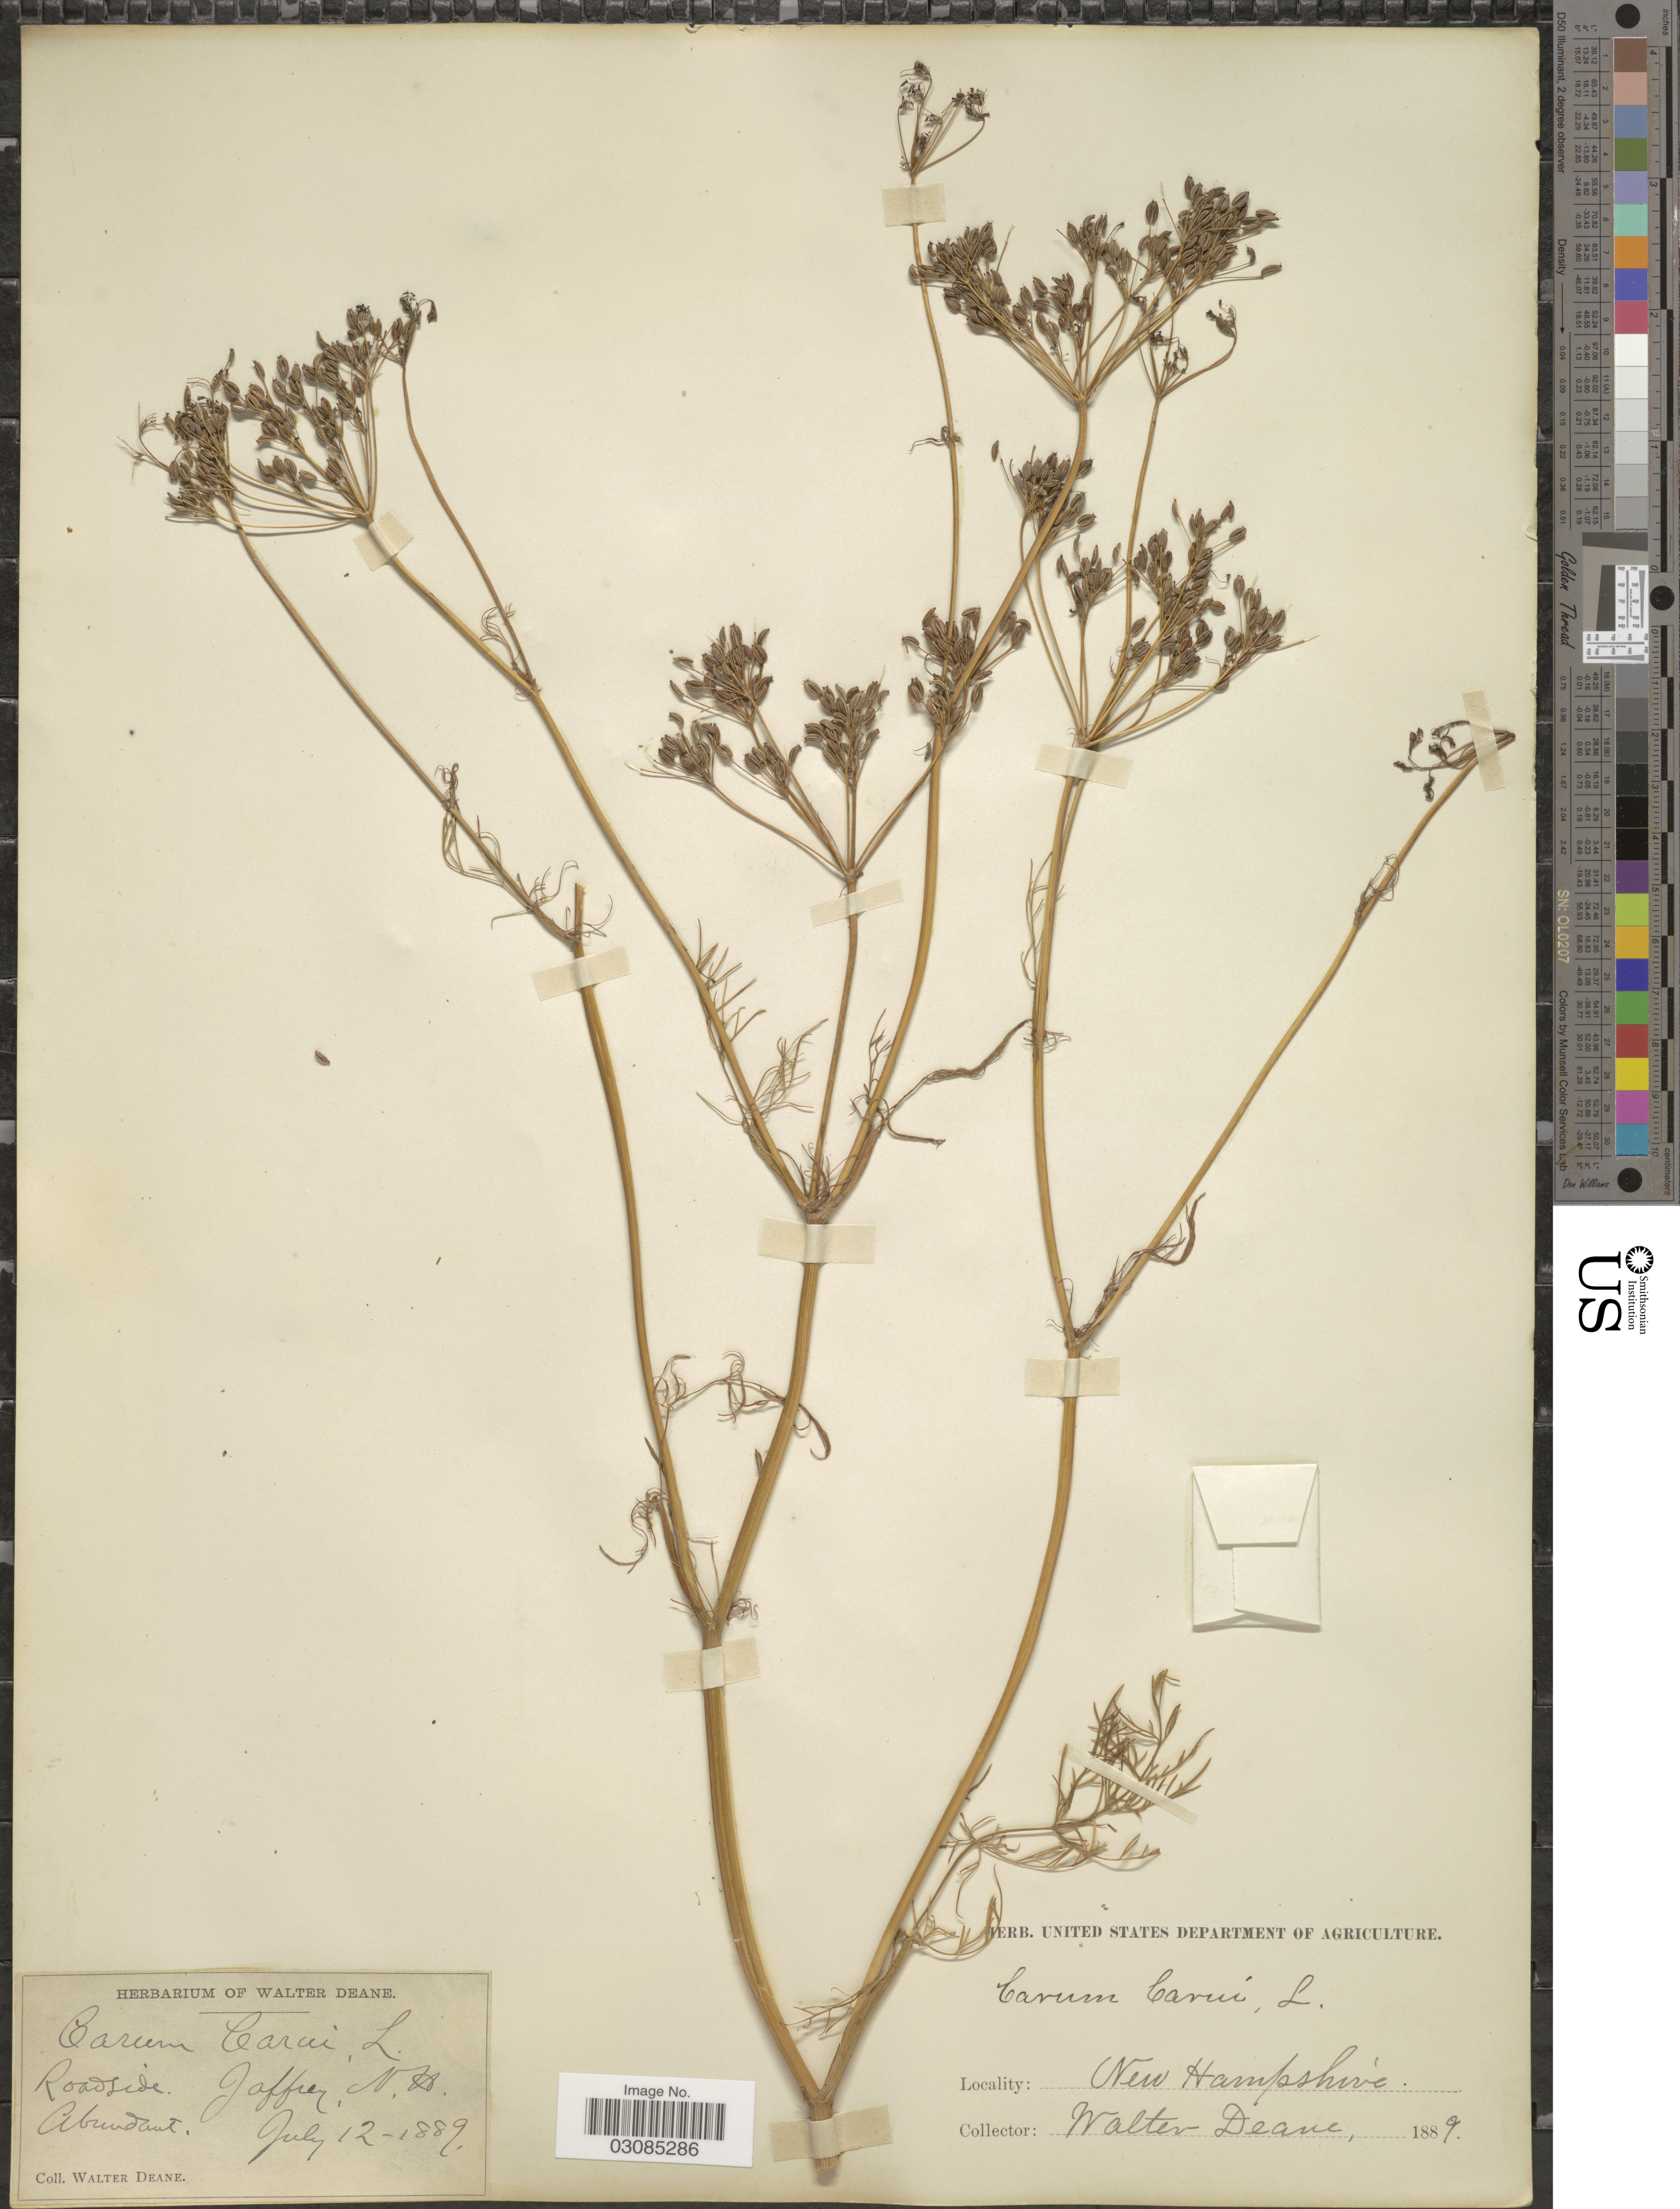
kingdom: Plantae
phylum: Tracheophyta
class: Magnoliopsida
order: Apiales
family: Apiaceae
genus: Carum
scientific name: Carum carvi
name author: L.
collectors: W. Deane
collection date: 1889-07-12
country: United States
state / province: New Hampshire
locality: Joffrey, N.H.